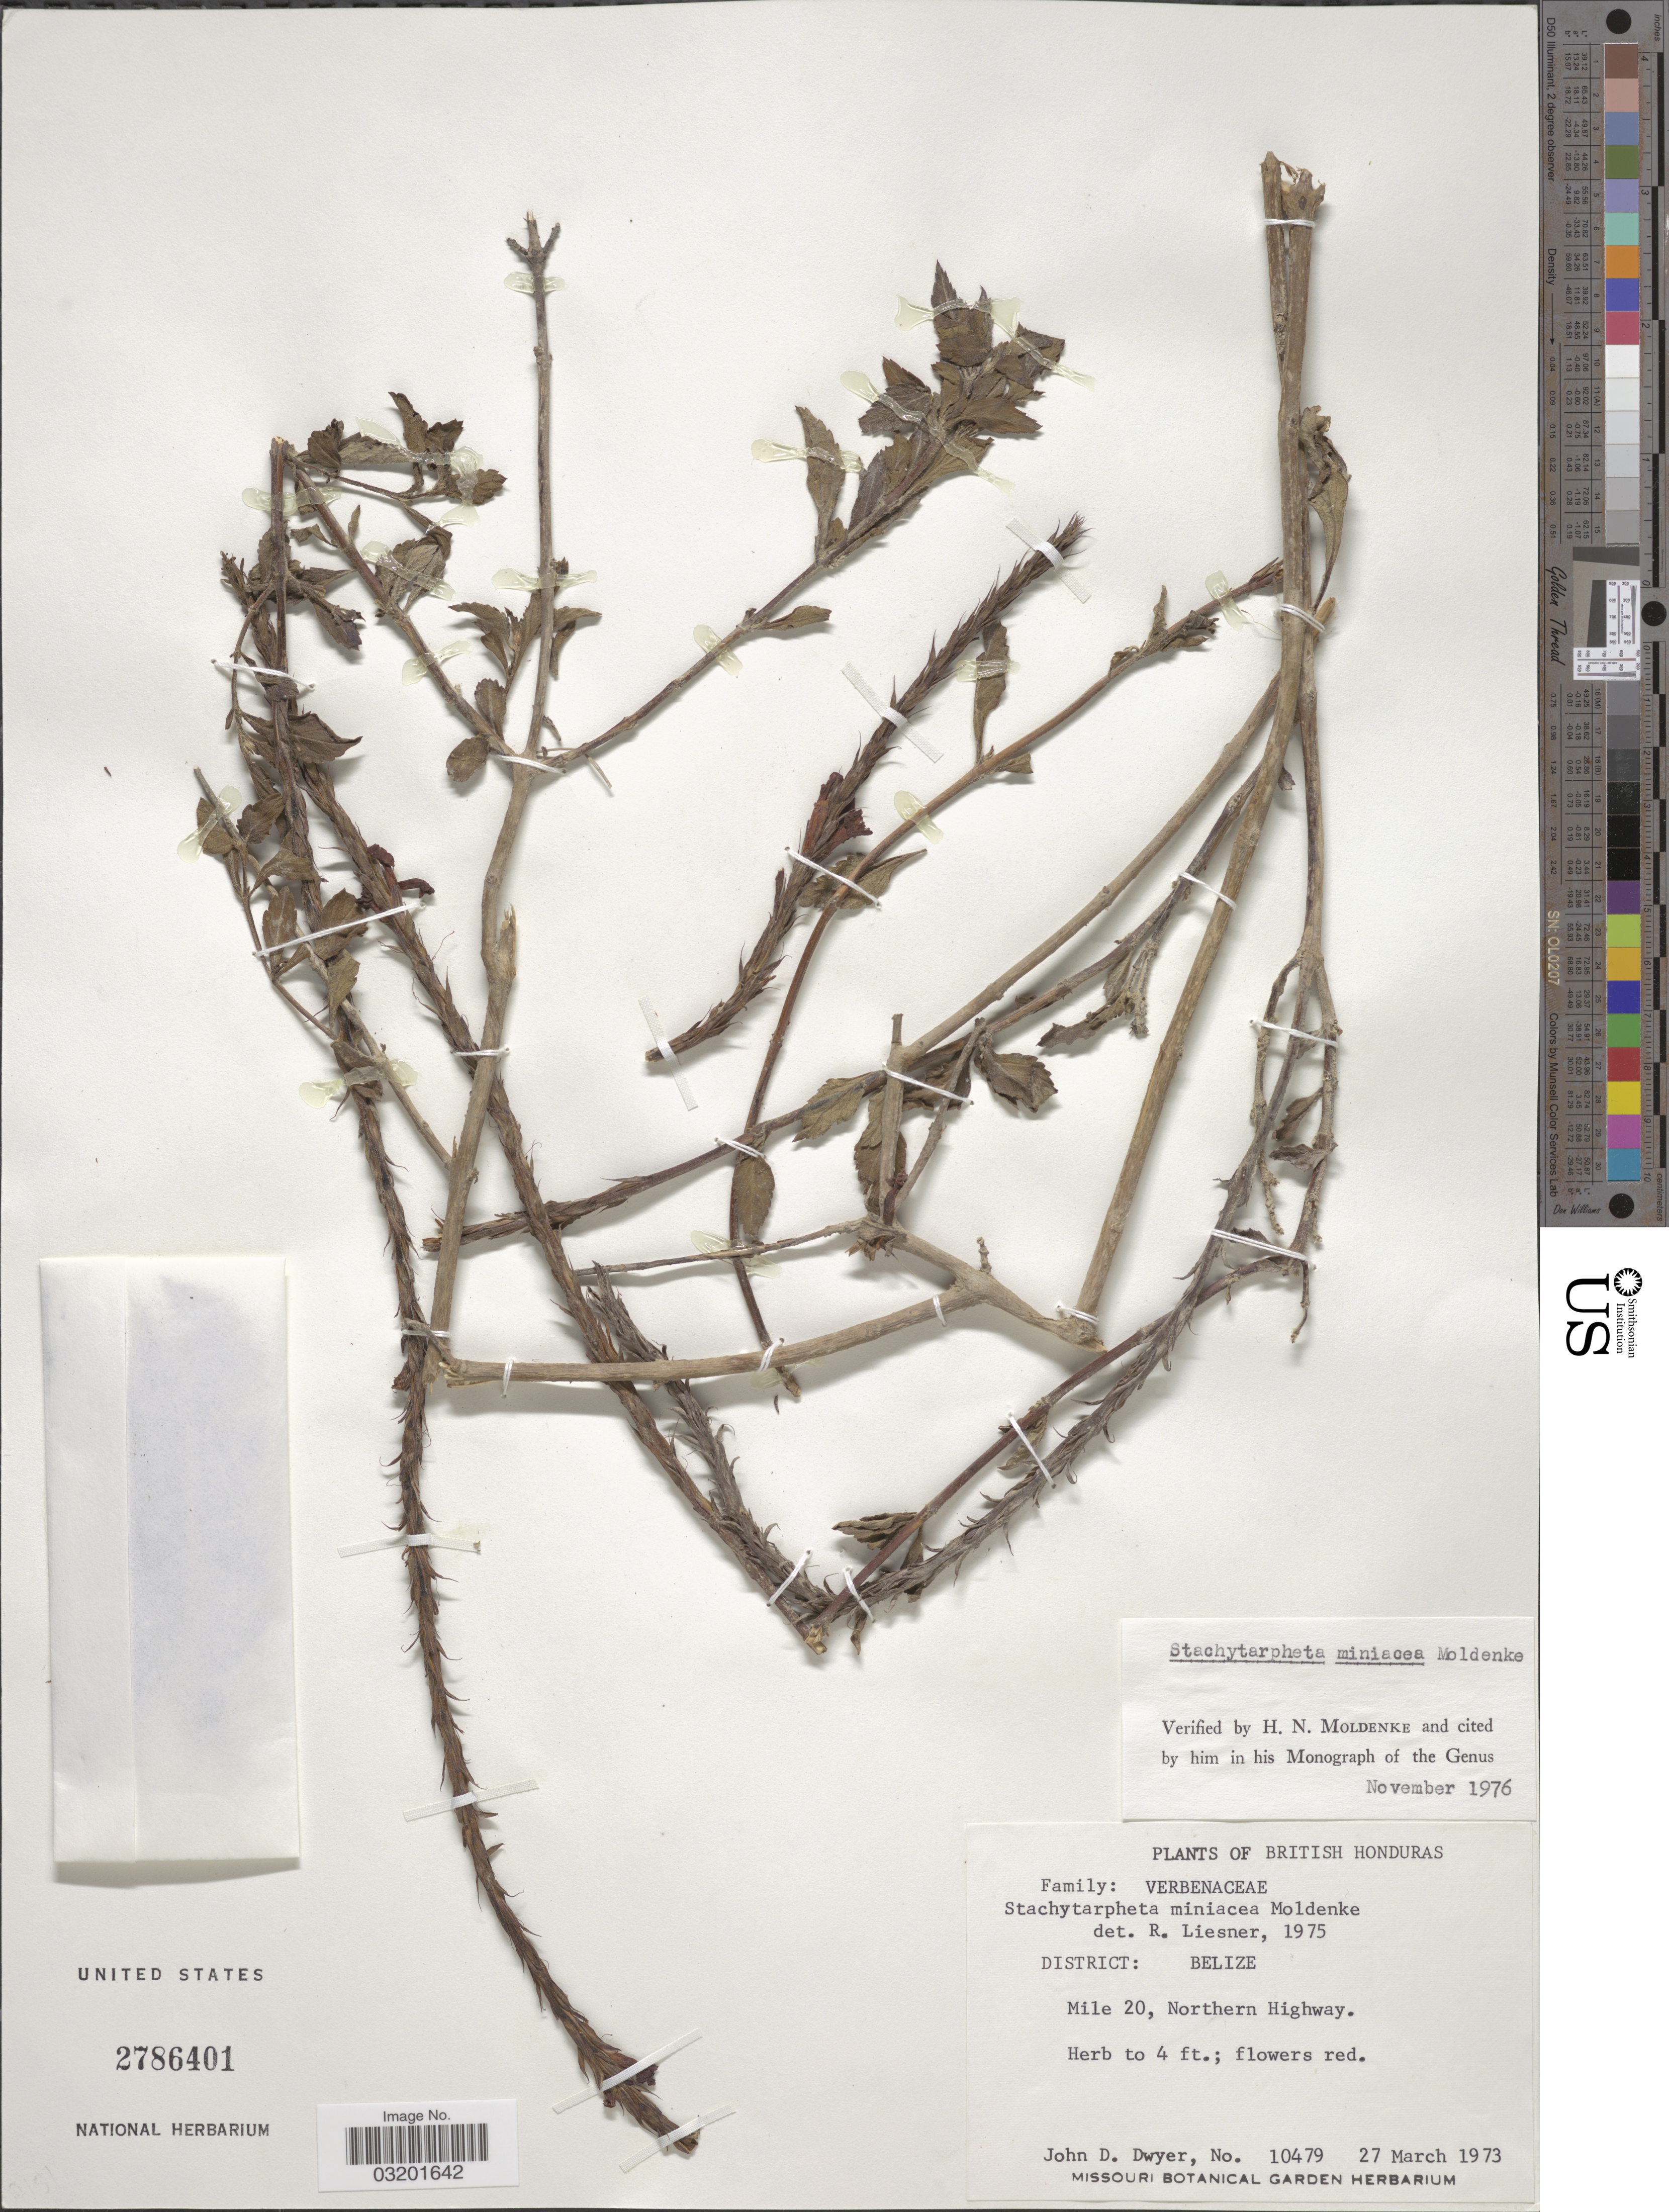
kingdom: Plantae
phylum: Tracheophyta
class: Magnoliopsida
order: Lamiales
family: Verbenaceae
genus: Stachytarpheta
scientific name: Stachytarpheta miniacea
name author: Moldenke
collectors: J. D. Dwyer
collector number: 10479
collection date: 1973-03-27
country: Belize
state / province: Belize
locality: British Honduras. District: Belize. Mile 20, Northern Highway.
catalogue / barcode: US 2786401